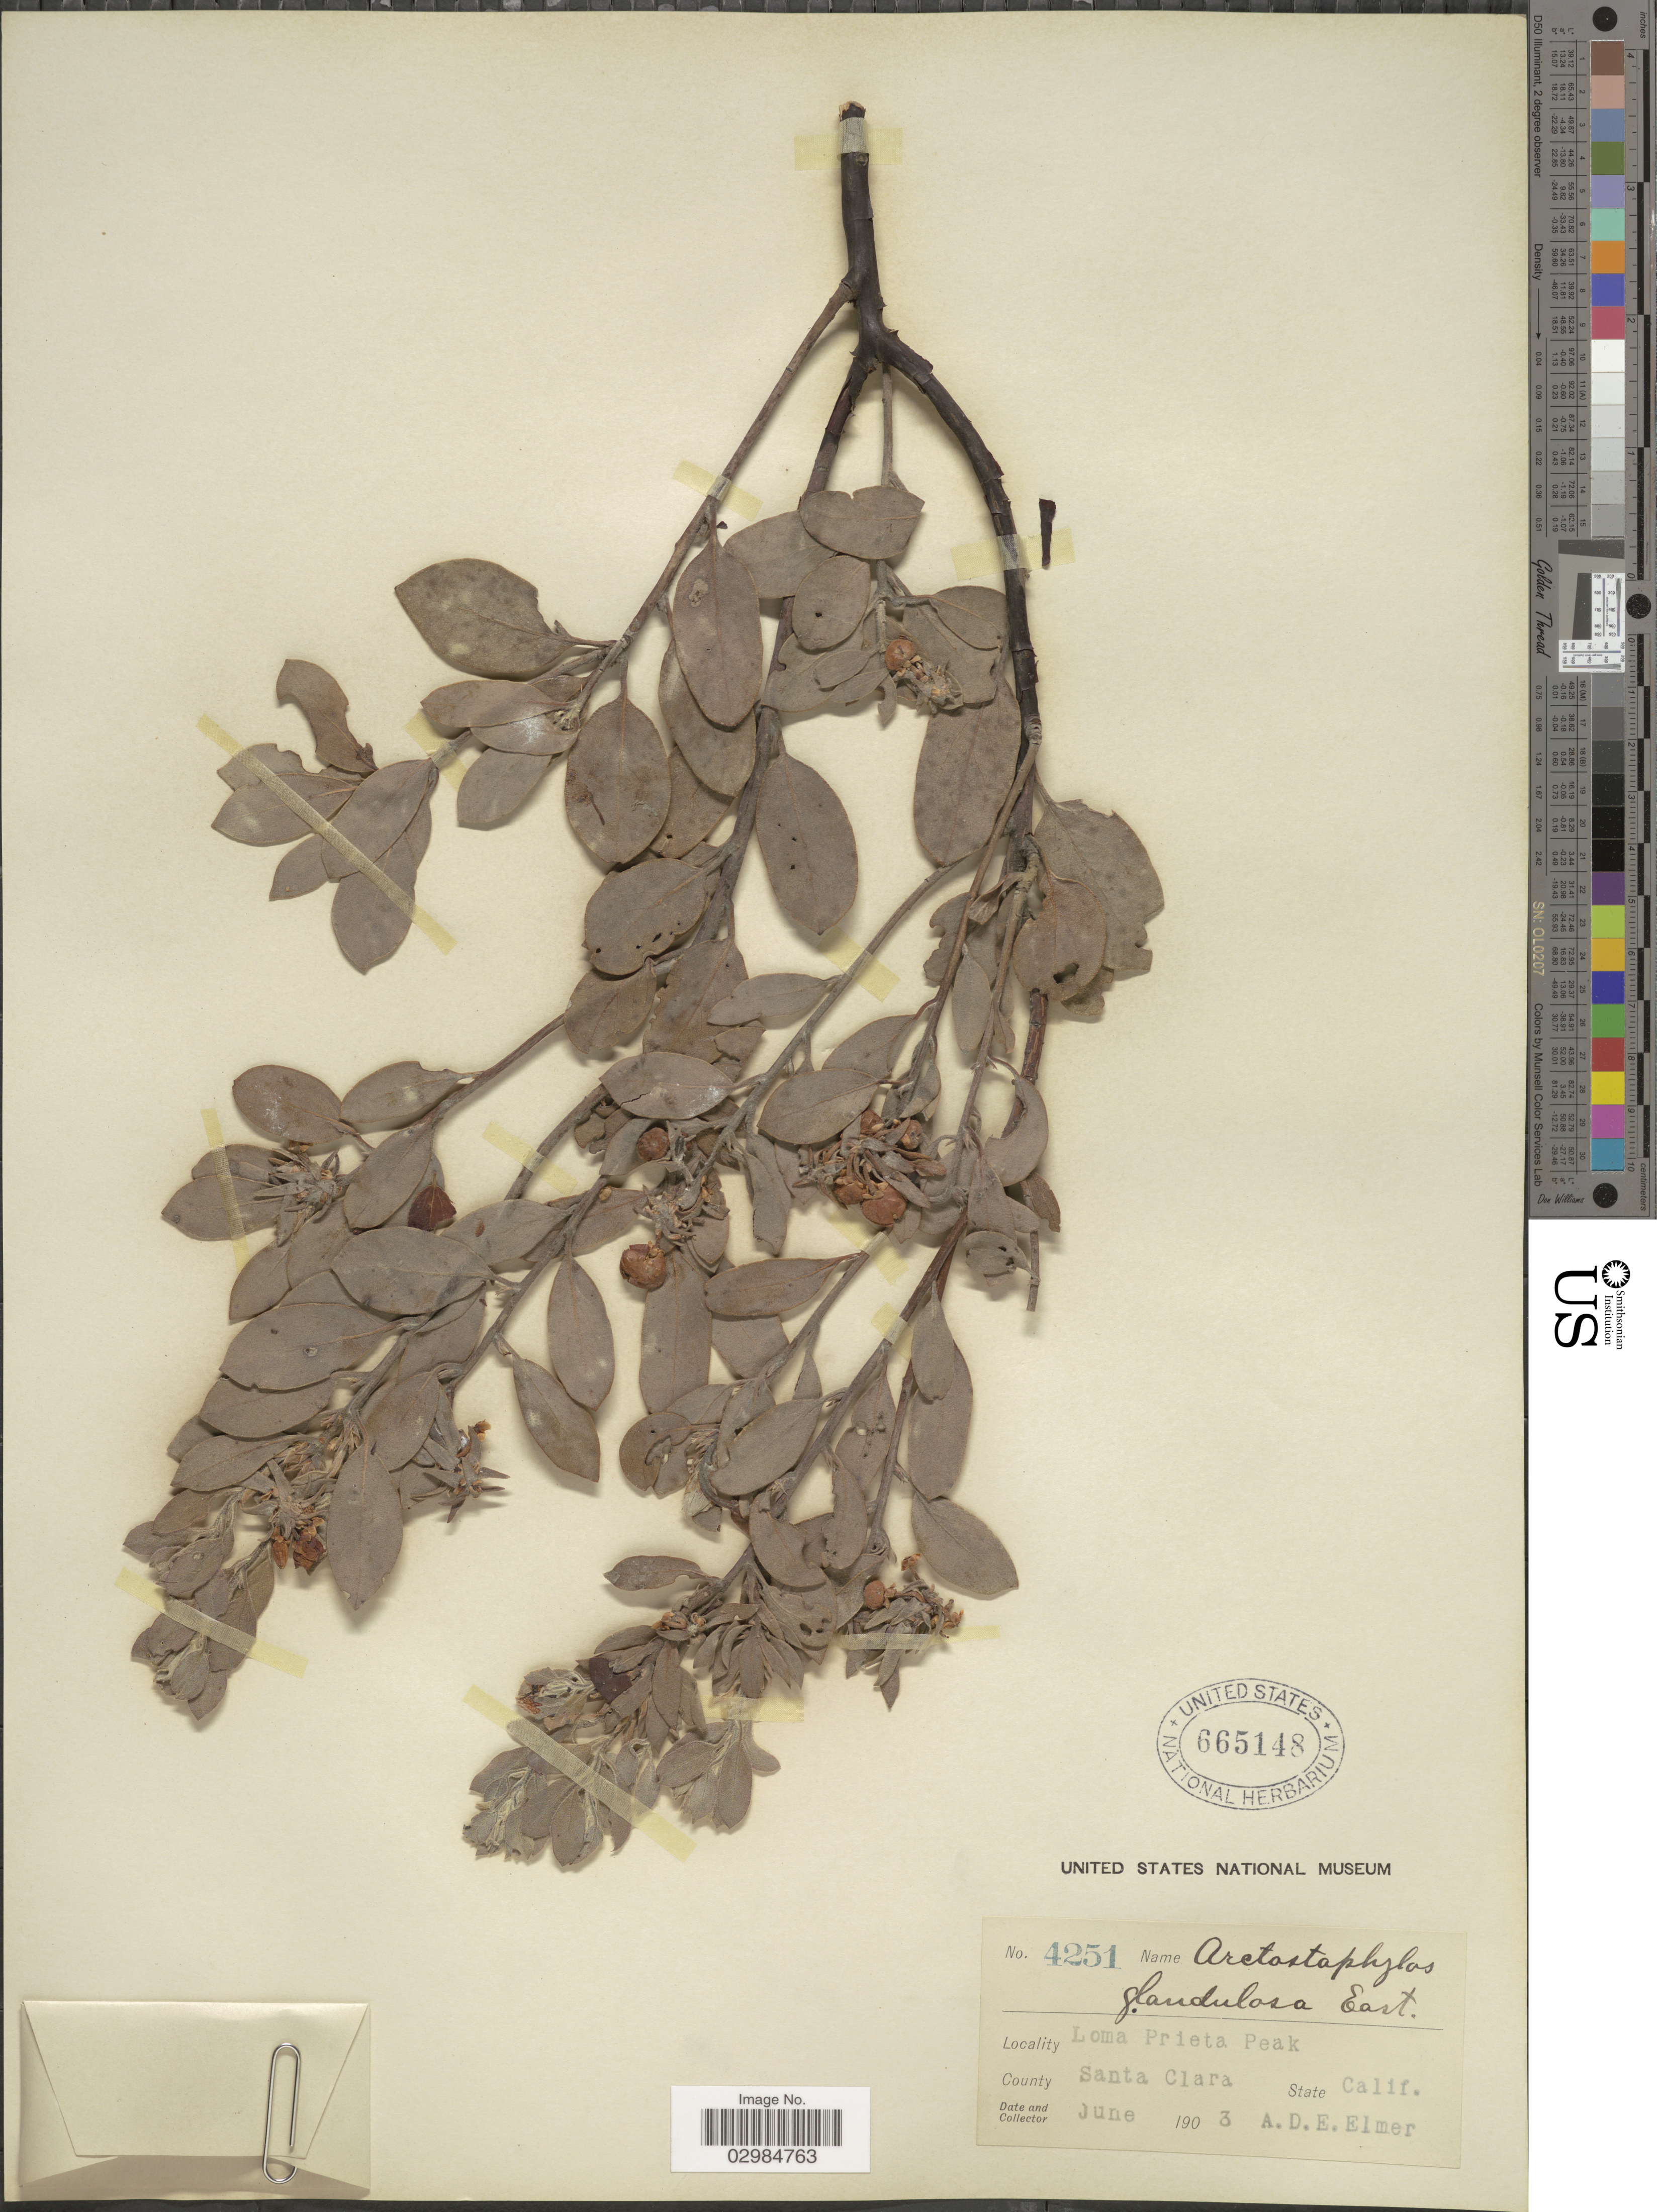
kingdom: Plantae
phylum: Tracheophyta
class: Magnoliopsida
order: Ericales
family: Ericaceae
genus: Arctostaphylos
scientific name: Arctostaphylos tomentosa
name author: (Pursh) Lindl.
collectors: A. D. E. Elmer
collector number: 4251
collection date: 1903-06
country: United States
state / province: California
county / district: Santa Clara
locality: Loma Prieta Peak. County Santa Clara.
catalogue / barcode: US 665148